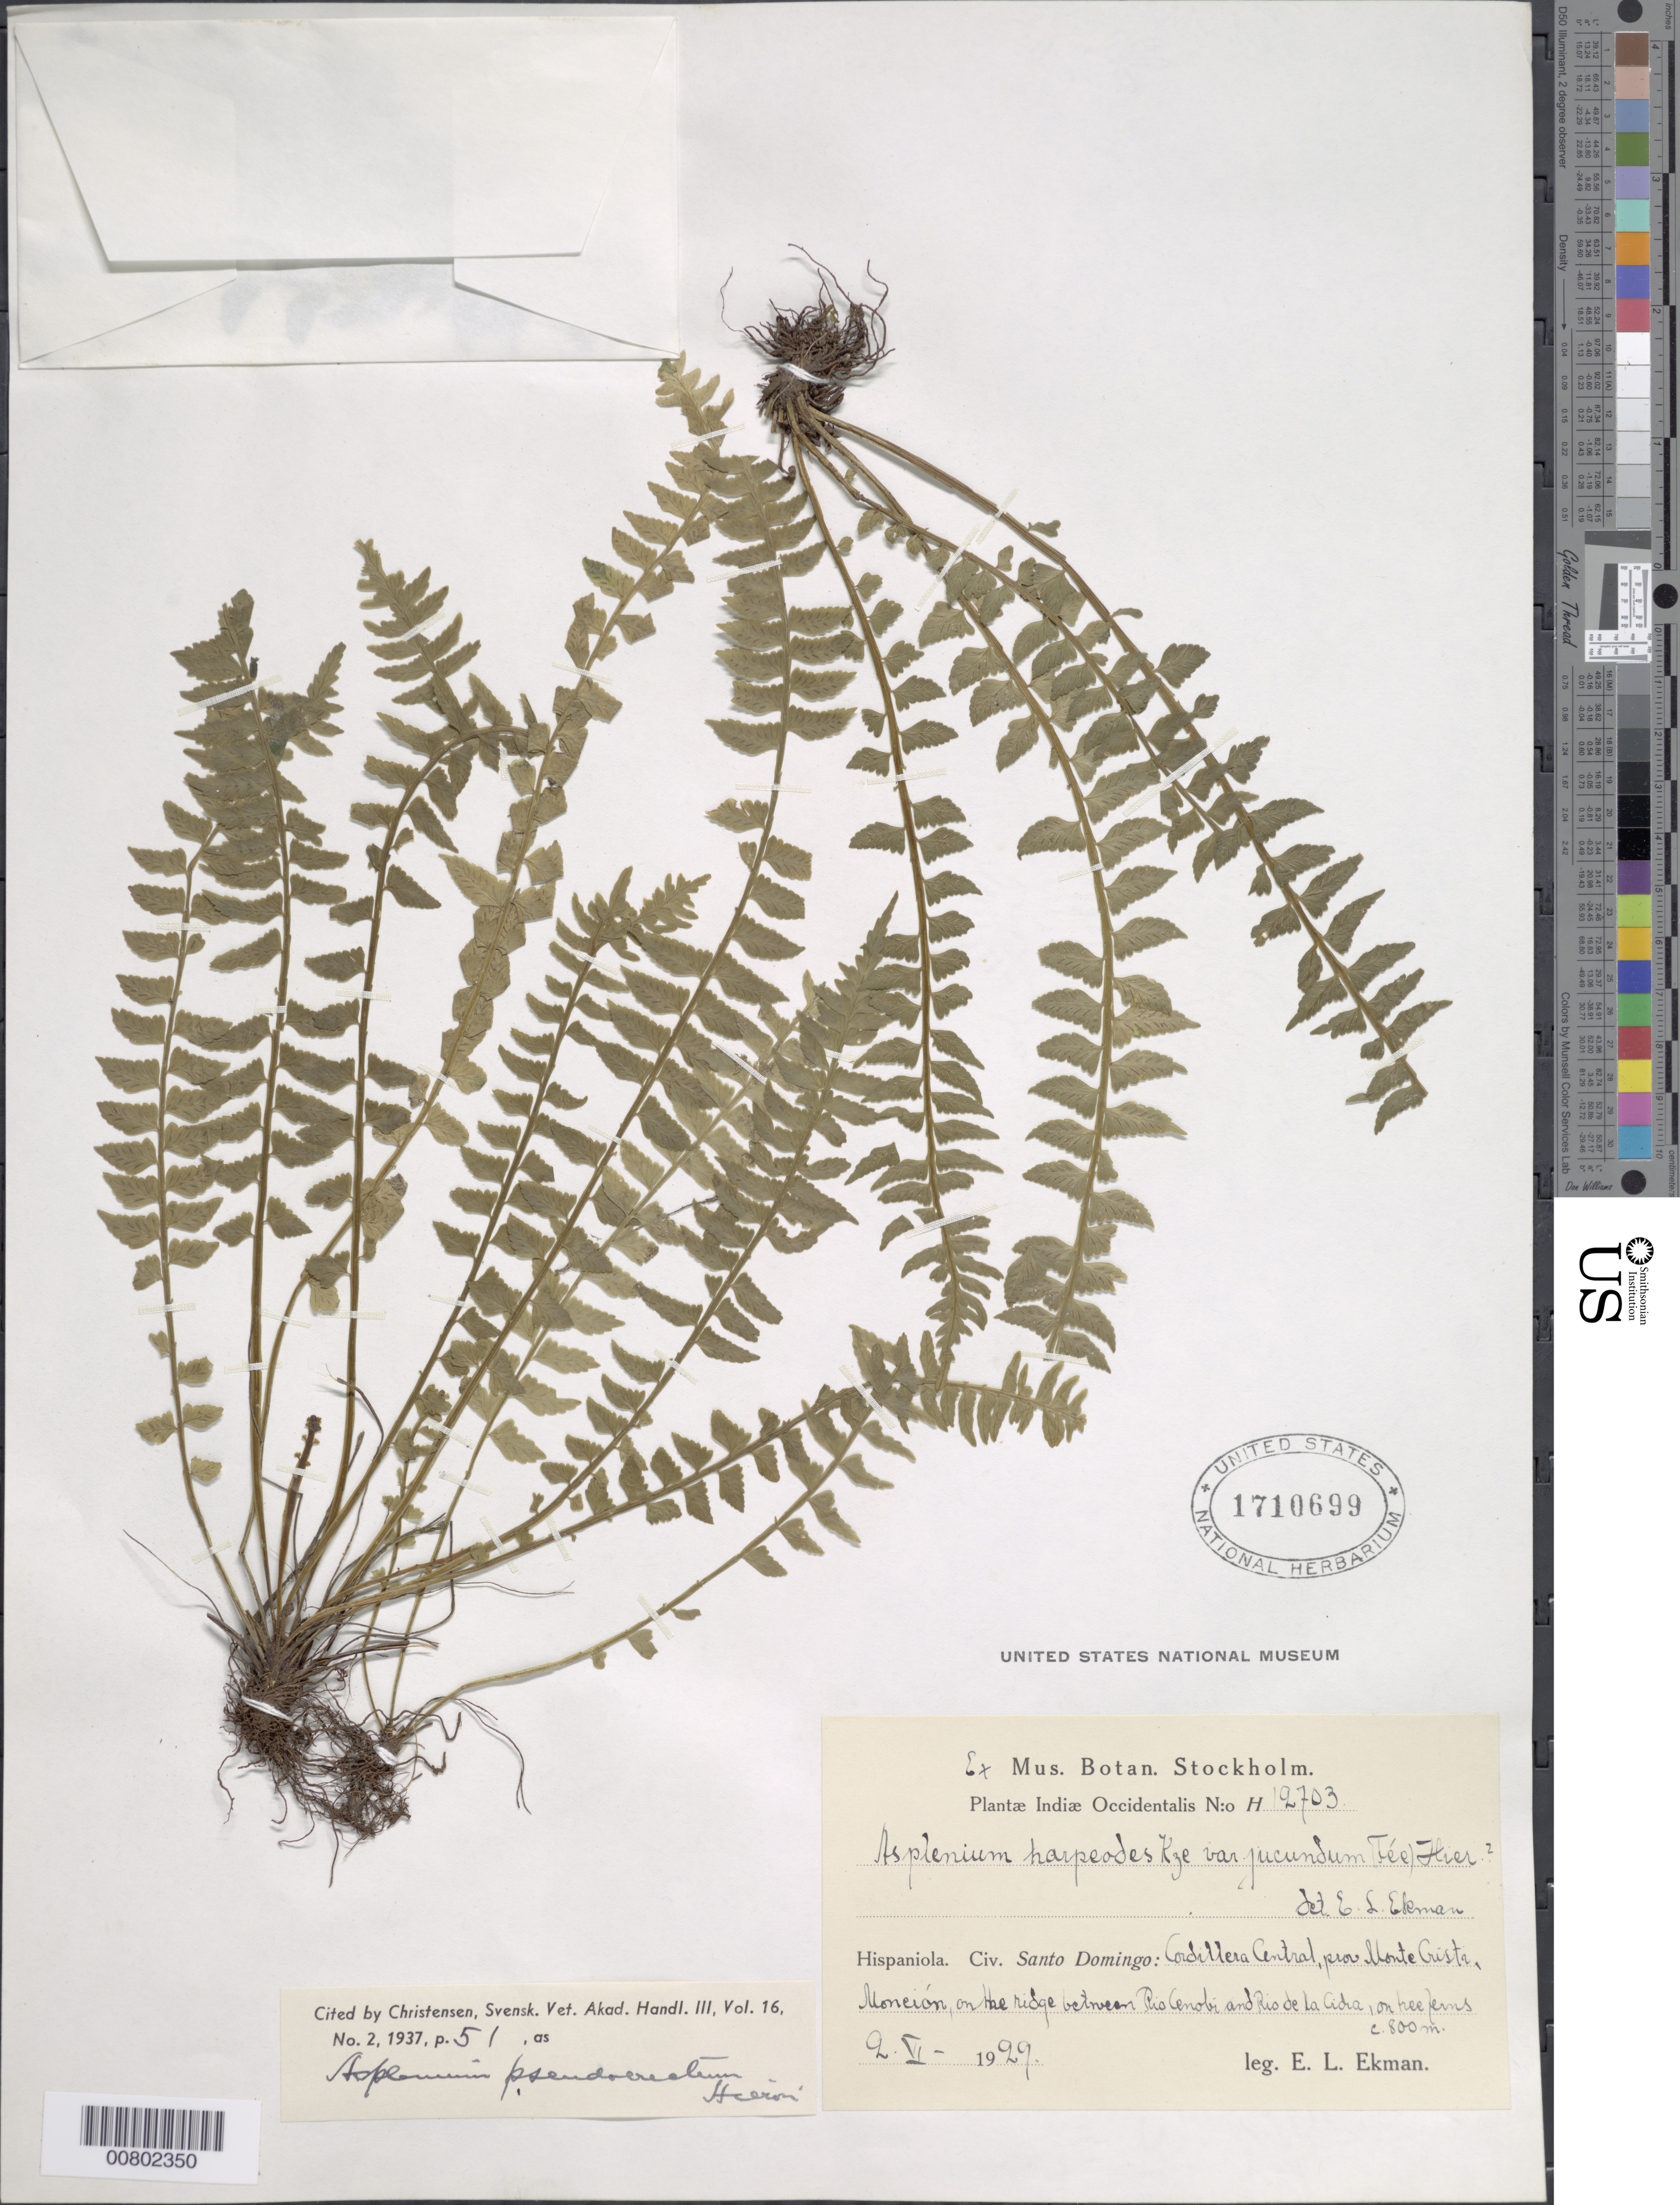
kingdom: Plantae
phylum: Tracheophyta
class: Polypodiopsida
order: Polypodiales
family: Aspleniaceae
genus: Asplenium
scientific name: Asplenium pteropus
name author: Kaulf.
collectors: E. L. Ekman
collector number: H 12703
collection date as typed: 02 Jun 1929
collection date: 1929-06-02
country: Dominican Republic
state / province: Monte Cristi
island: Hispaniola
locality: Cordillera Central, Monción, ridge between Río Cenobi and Río de la Cidra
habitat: On tree ferns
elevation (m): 800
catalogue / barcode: US 1710699